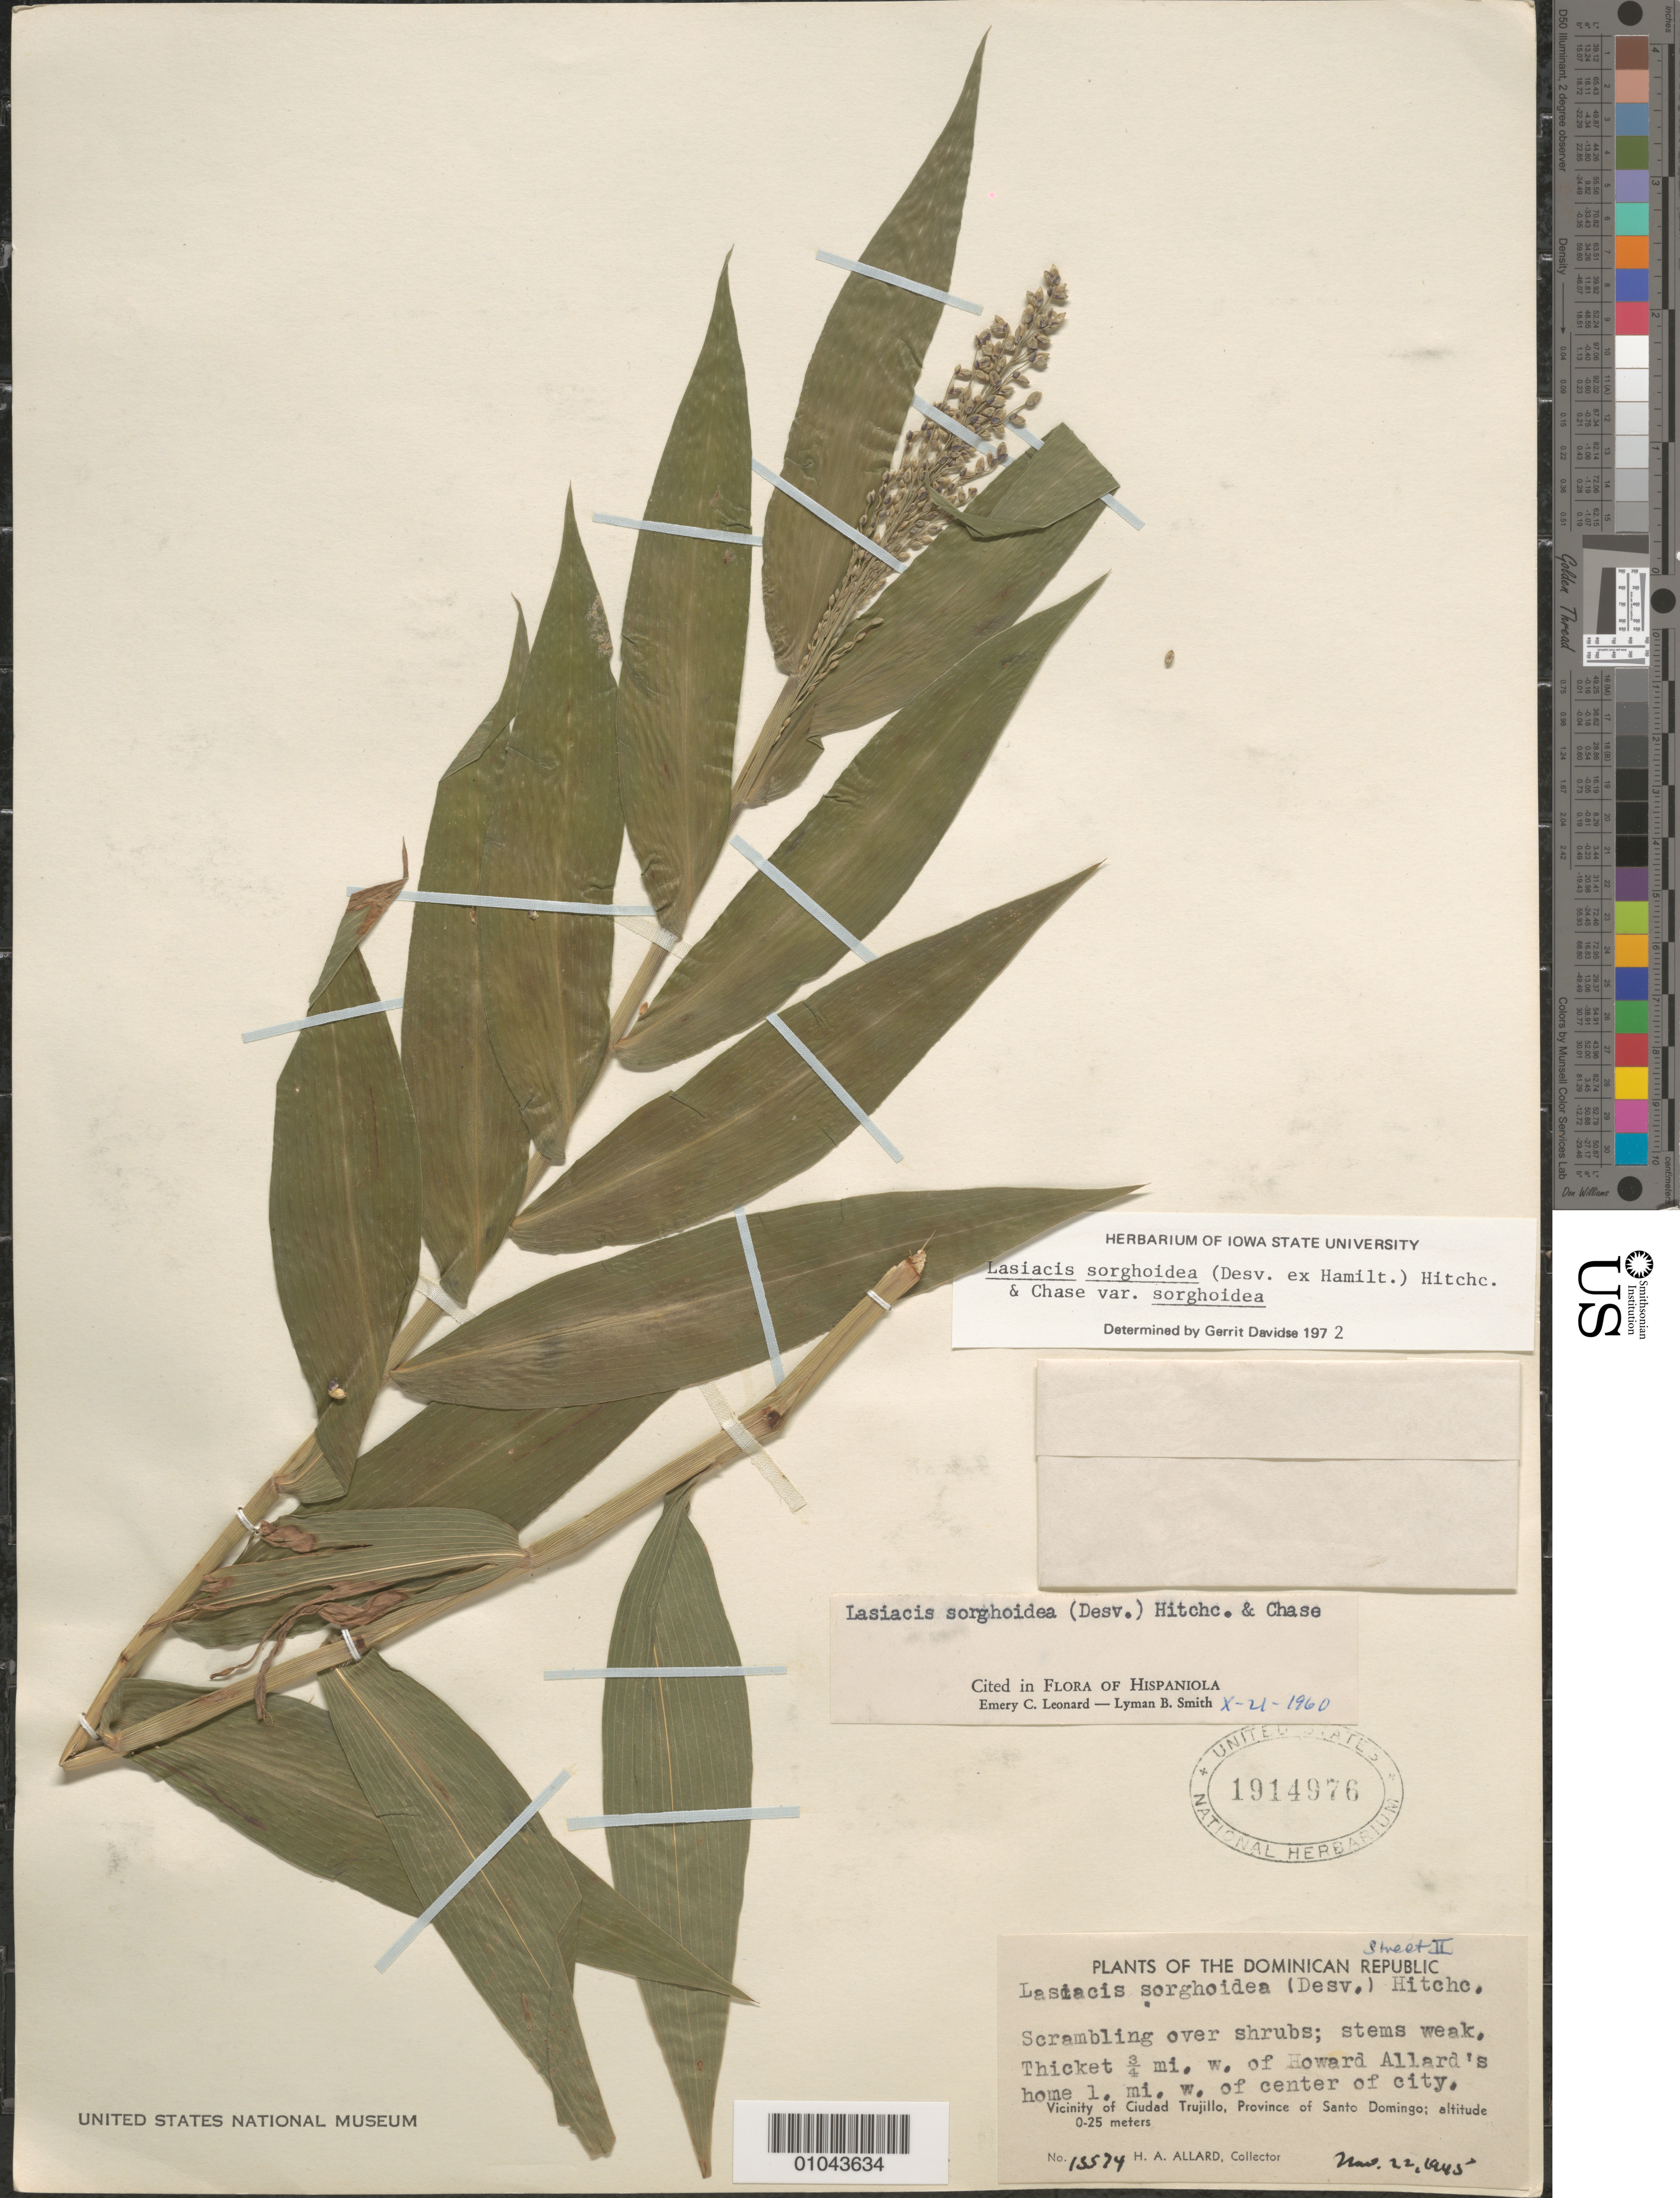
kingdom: Plantae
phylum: Tracheophyta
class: Liliopsida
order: Poales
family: Poaceae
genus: Lasiacis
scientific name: Lasiacis sorghoidea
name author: (Desv. ex Ham.) Hitchc. & Chase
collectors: H. A. Allard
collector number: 13574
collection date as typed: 22 Nov 1945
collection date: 1945-11-22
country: Dominican Republic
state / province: La Vega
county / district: Santo Domingo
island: Hispaniola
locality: Vicinity of Santo Domingo, Province of Santo Domingo; 1 mile West of Center of City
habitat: in thicket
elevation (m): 0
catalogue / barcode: US 1914976